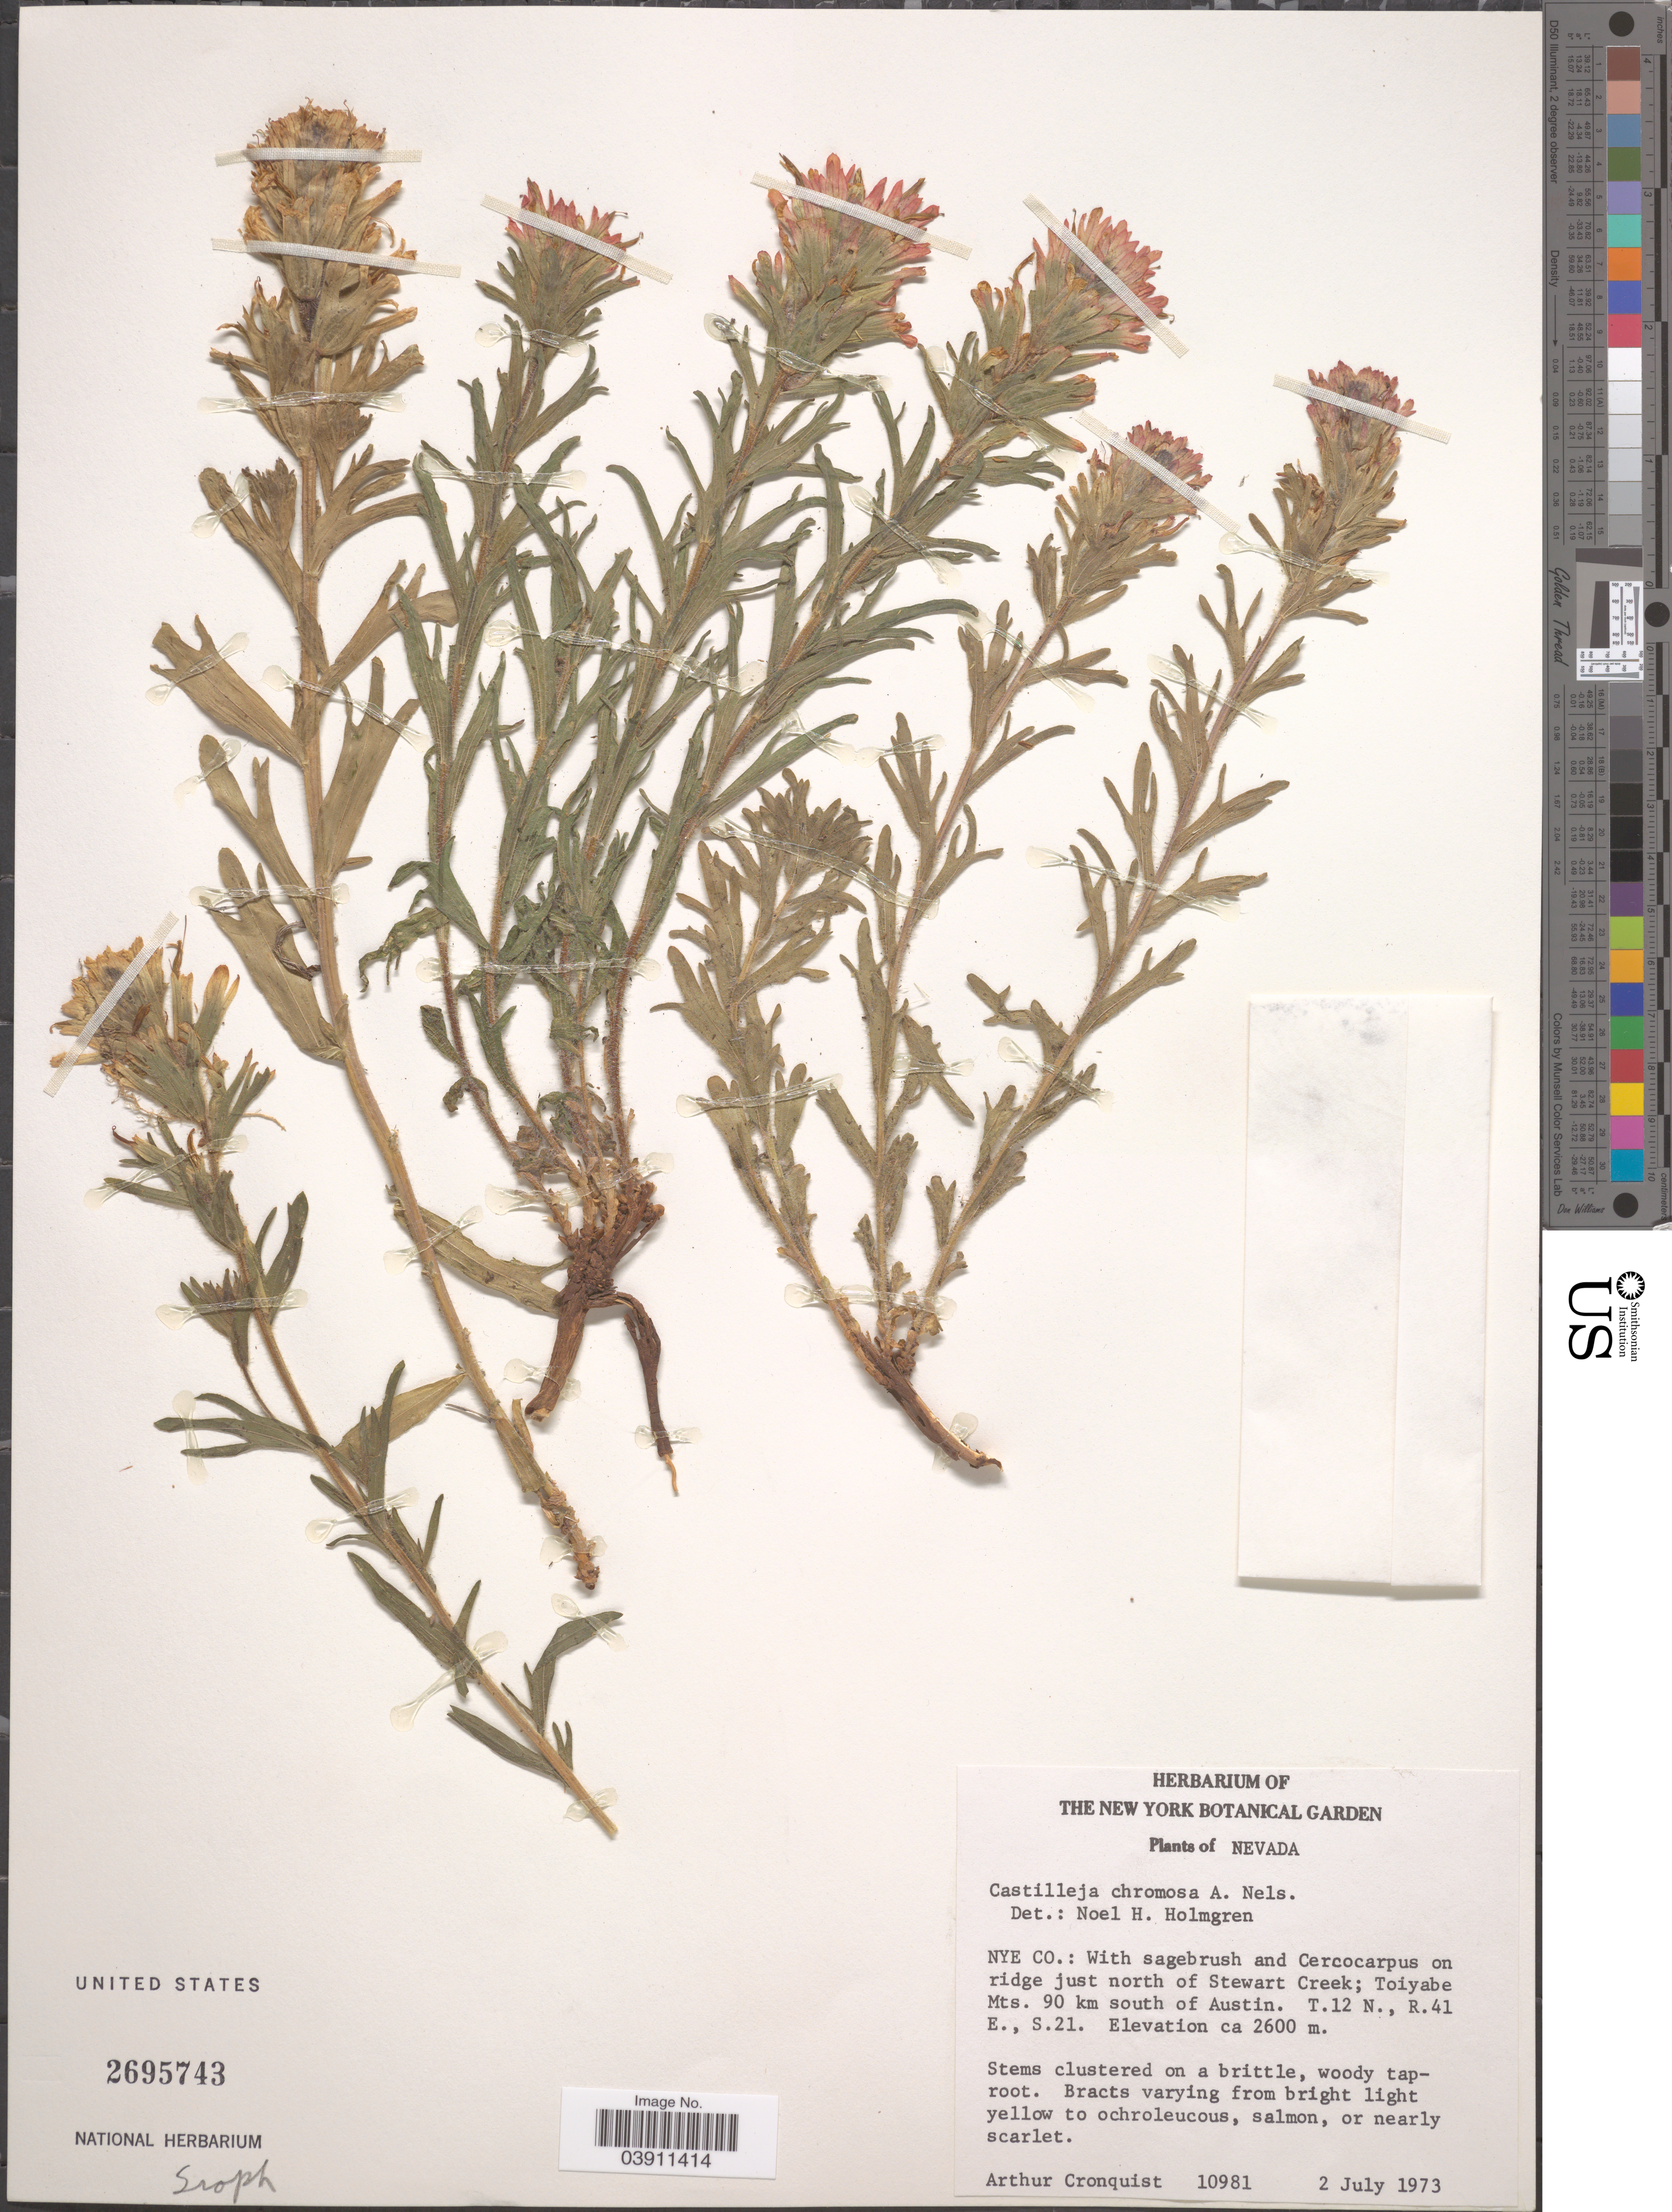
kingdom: Plantae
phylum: Tracheophyta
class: Magnoliopsida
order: Lamiales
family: Orobanchaceae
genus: Castilleja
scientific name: Castilleja chromosa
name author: A. Nelson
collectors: A. J. Cronquist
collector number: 10981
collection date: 1973-07-02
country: United States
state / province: Nevada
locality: Nye Co.: on ridge just north of Stewart Creek; Toiyabe Mts. 90 km south of Austin. T.12 N., R.41 E., S.21.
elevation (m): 2600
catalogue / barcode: US 2695743